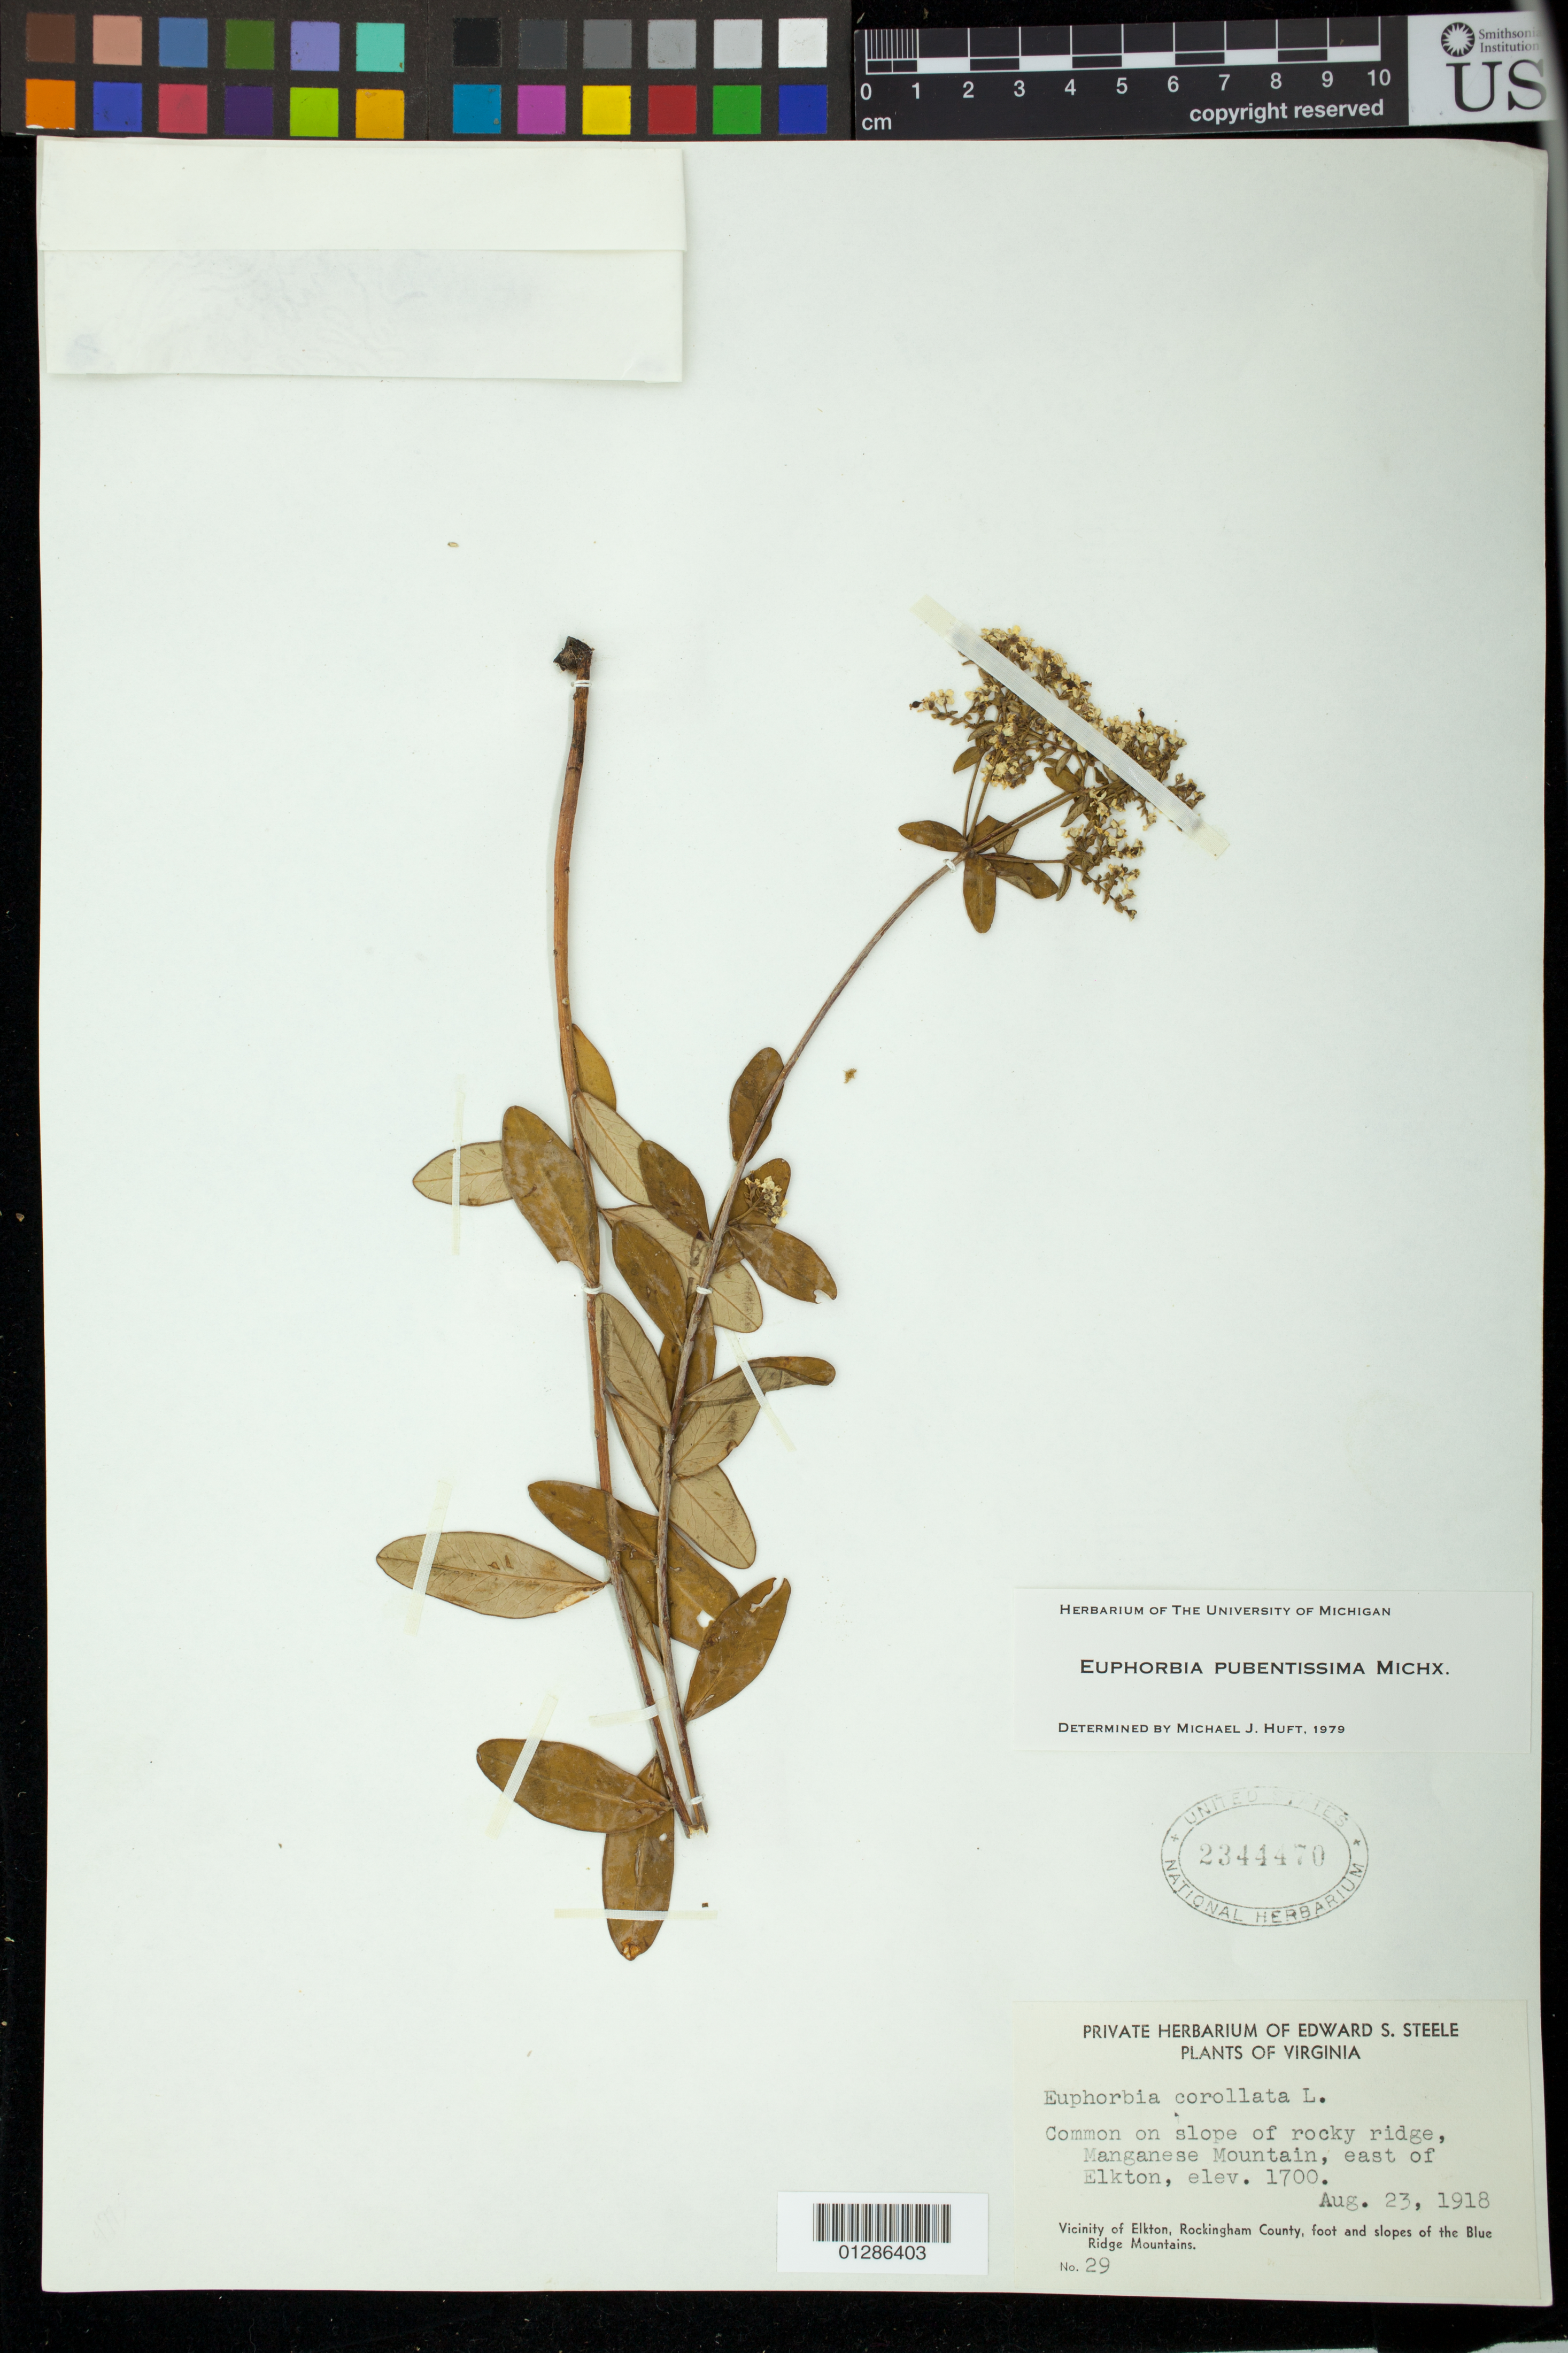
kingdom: Plantae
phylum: Tracheophyta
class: Magnoliopsida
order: Malpighiales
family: Euphorbiaceae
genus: Euphorbia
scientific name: Euphorbia pubentissima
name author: Michx.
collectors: E. Steele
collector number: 29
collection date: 1918-08-23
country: United States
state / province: Virginia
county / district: Rockingham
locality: Rocky ridge, Manganese Mountain, east of Elkton. Foot and slopes of the Blue Ridge Mountains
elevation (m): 518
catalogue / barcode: US 2344470